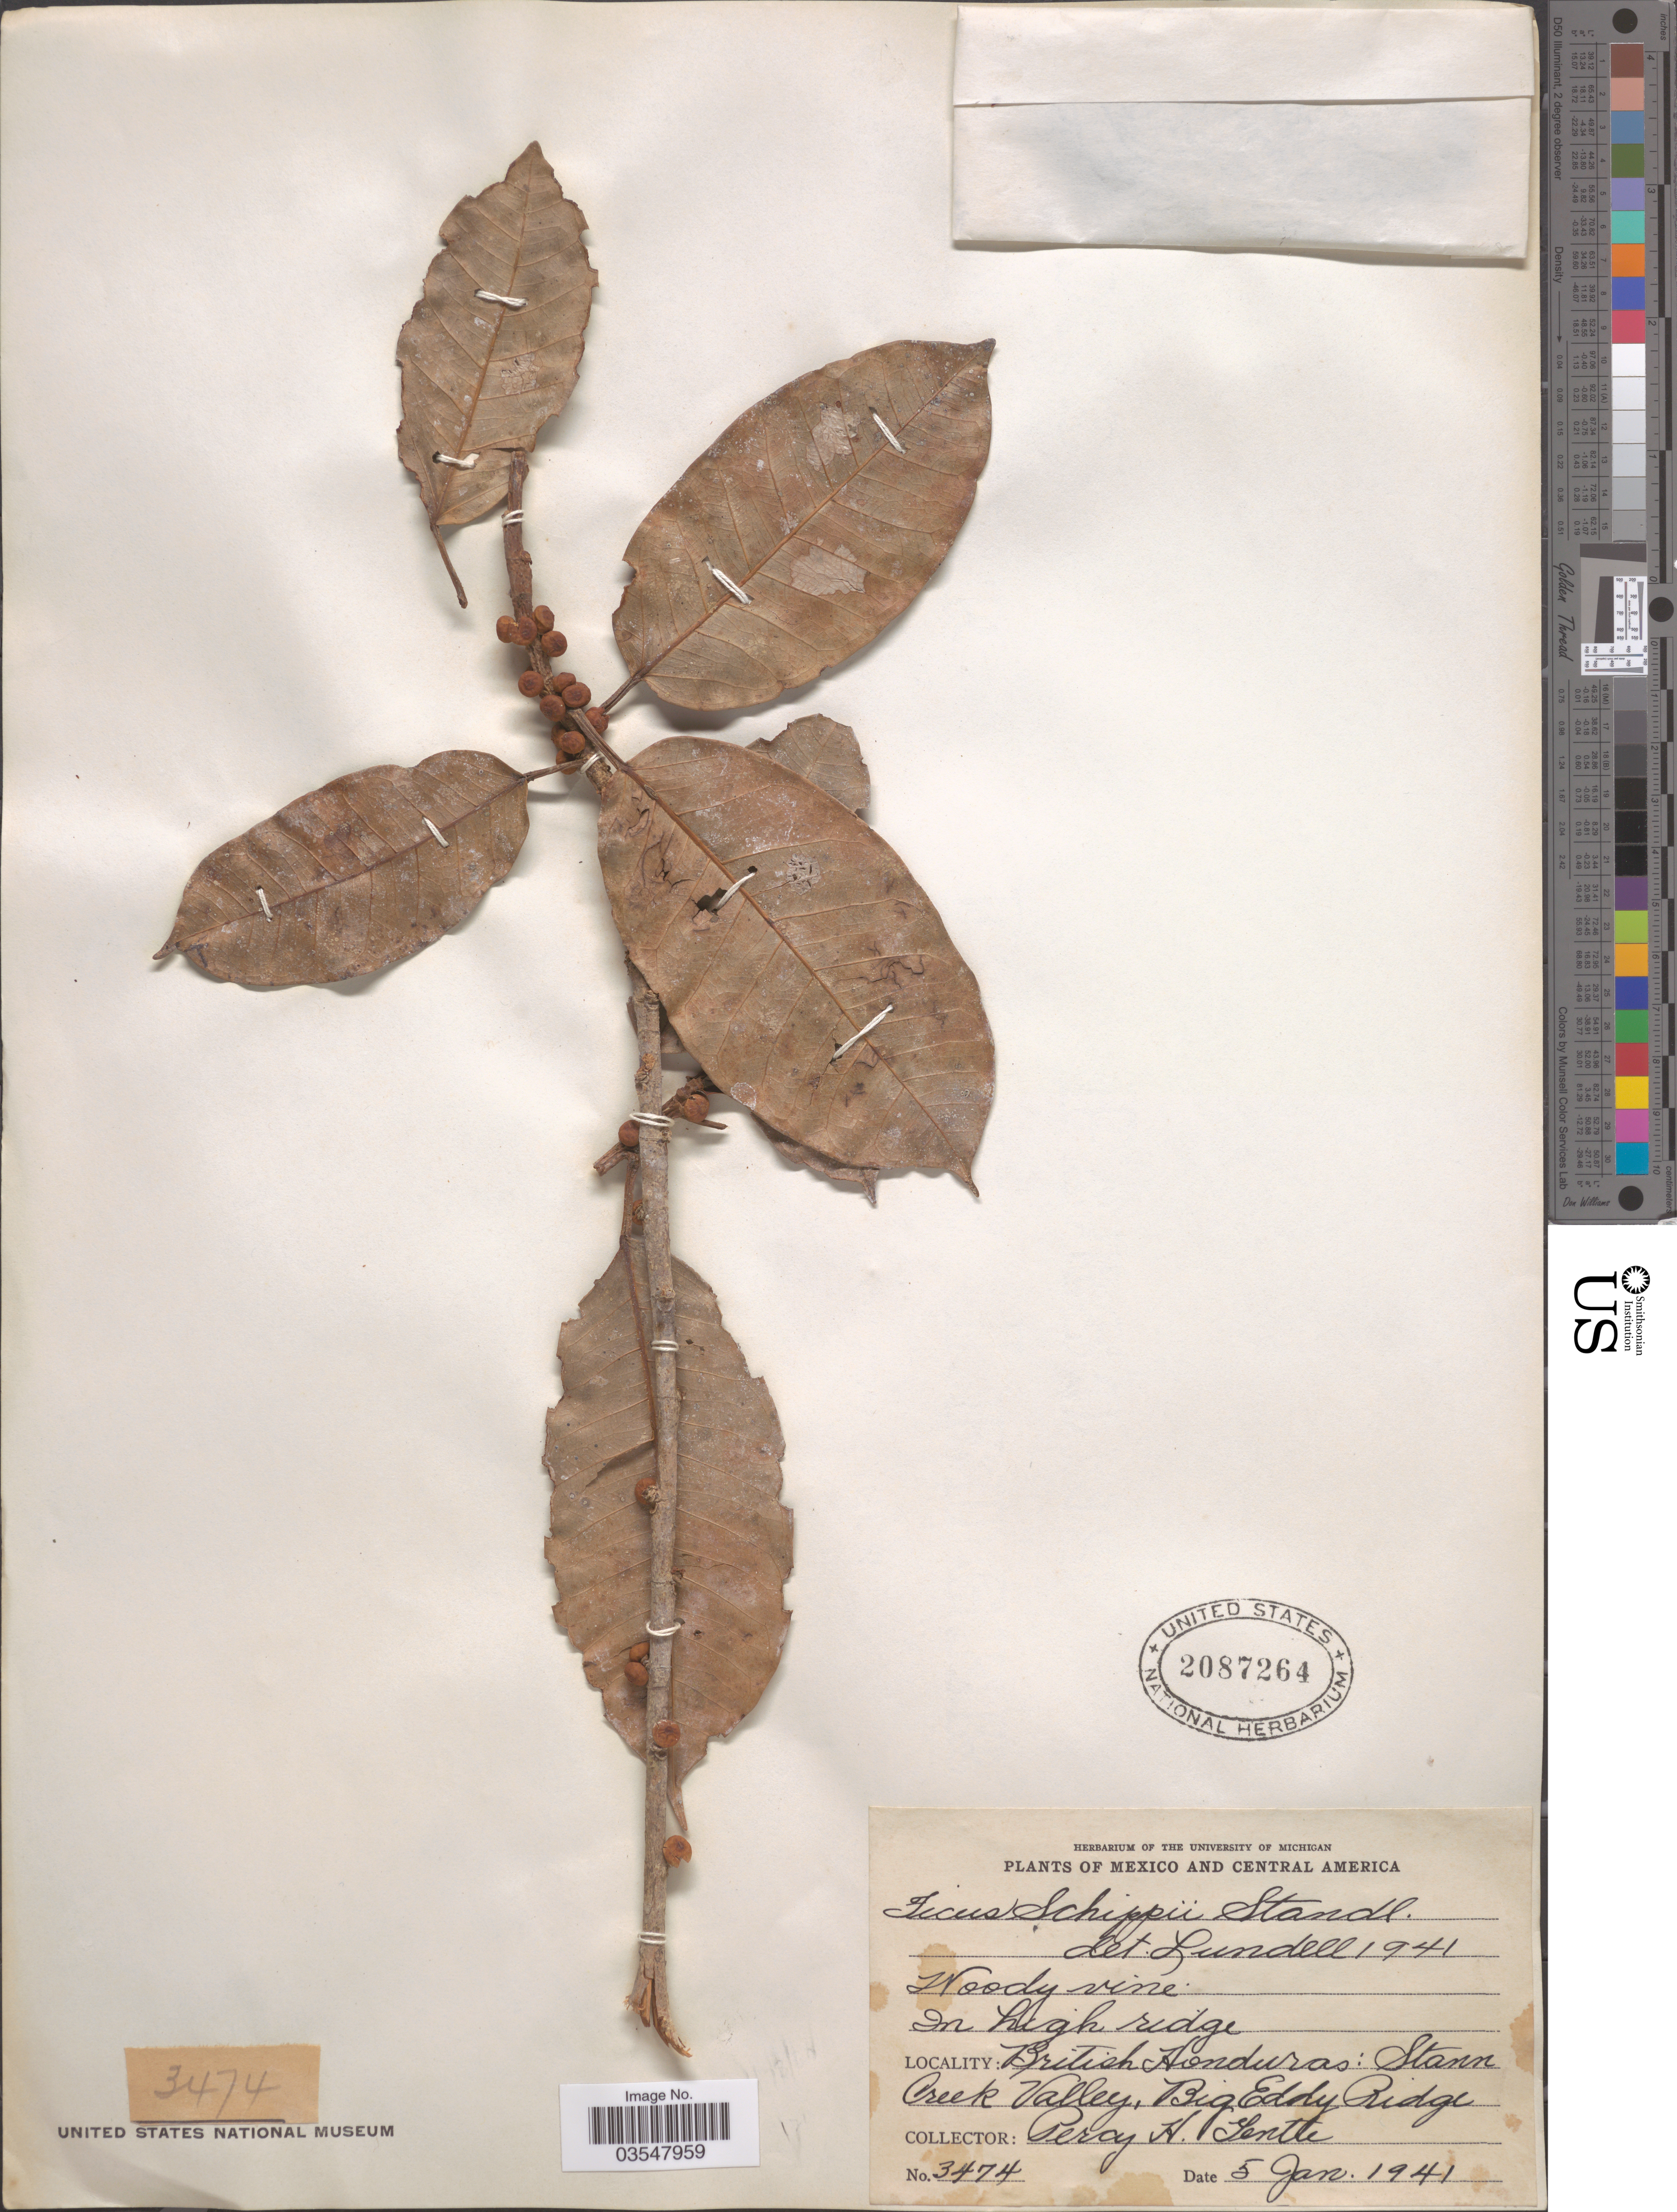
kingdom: Plantae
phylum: Tracheophyta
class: Magnoliopsida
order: Rosales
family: Moraceae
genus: Ficus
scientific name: Ficus schippii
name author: Standl.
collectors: P. H. Gentle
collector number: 3474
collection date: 1941-01-05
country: Belize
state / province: Stann Creek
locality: British Honduras: Stann Creek Valley, Big Eddy Ridge.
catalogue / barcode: US 2087264